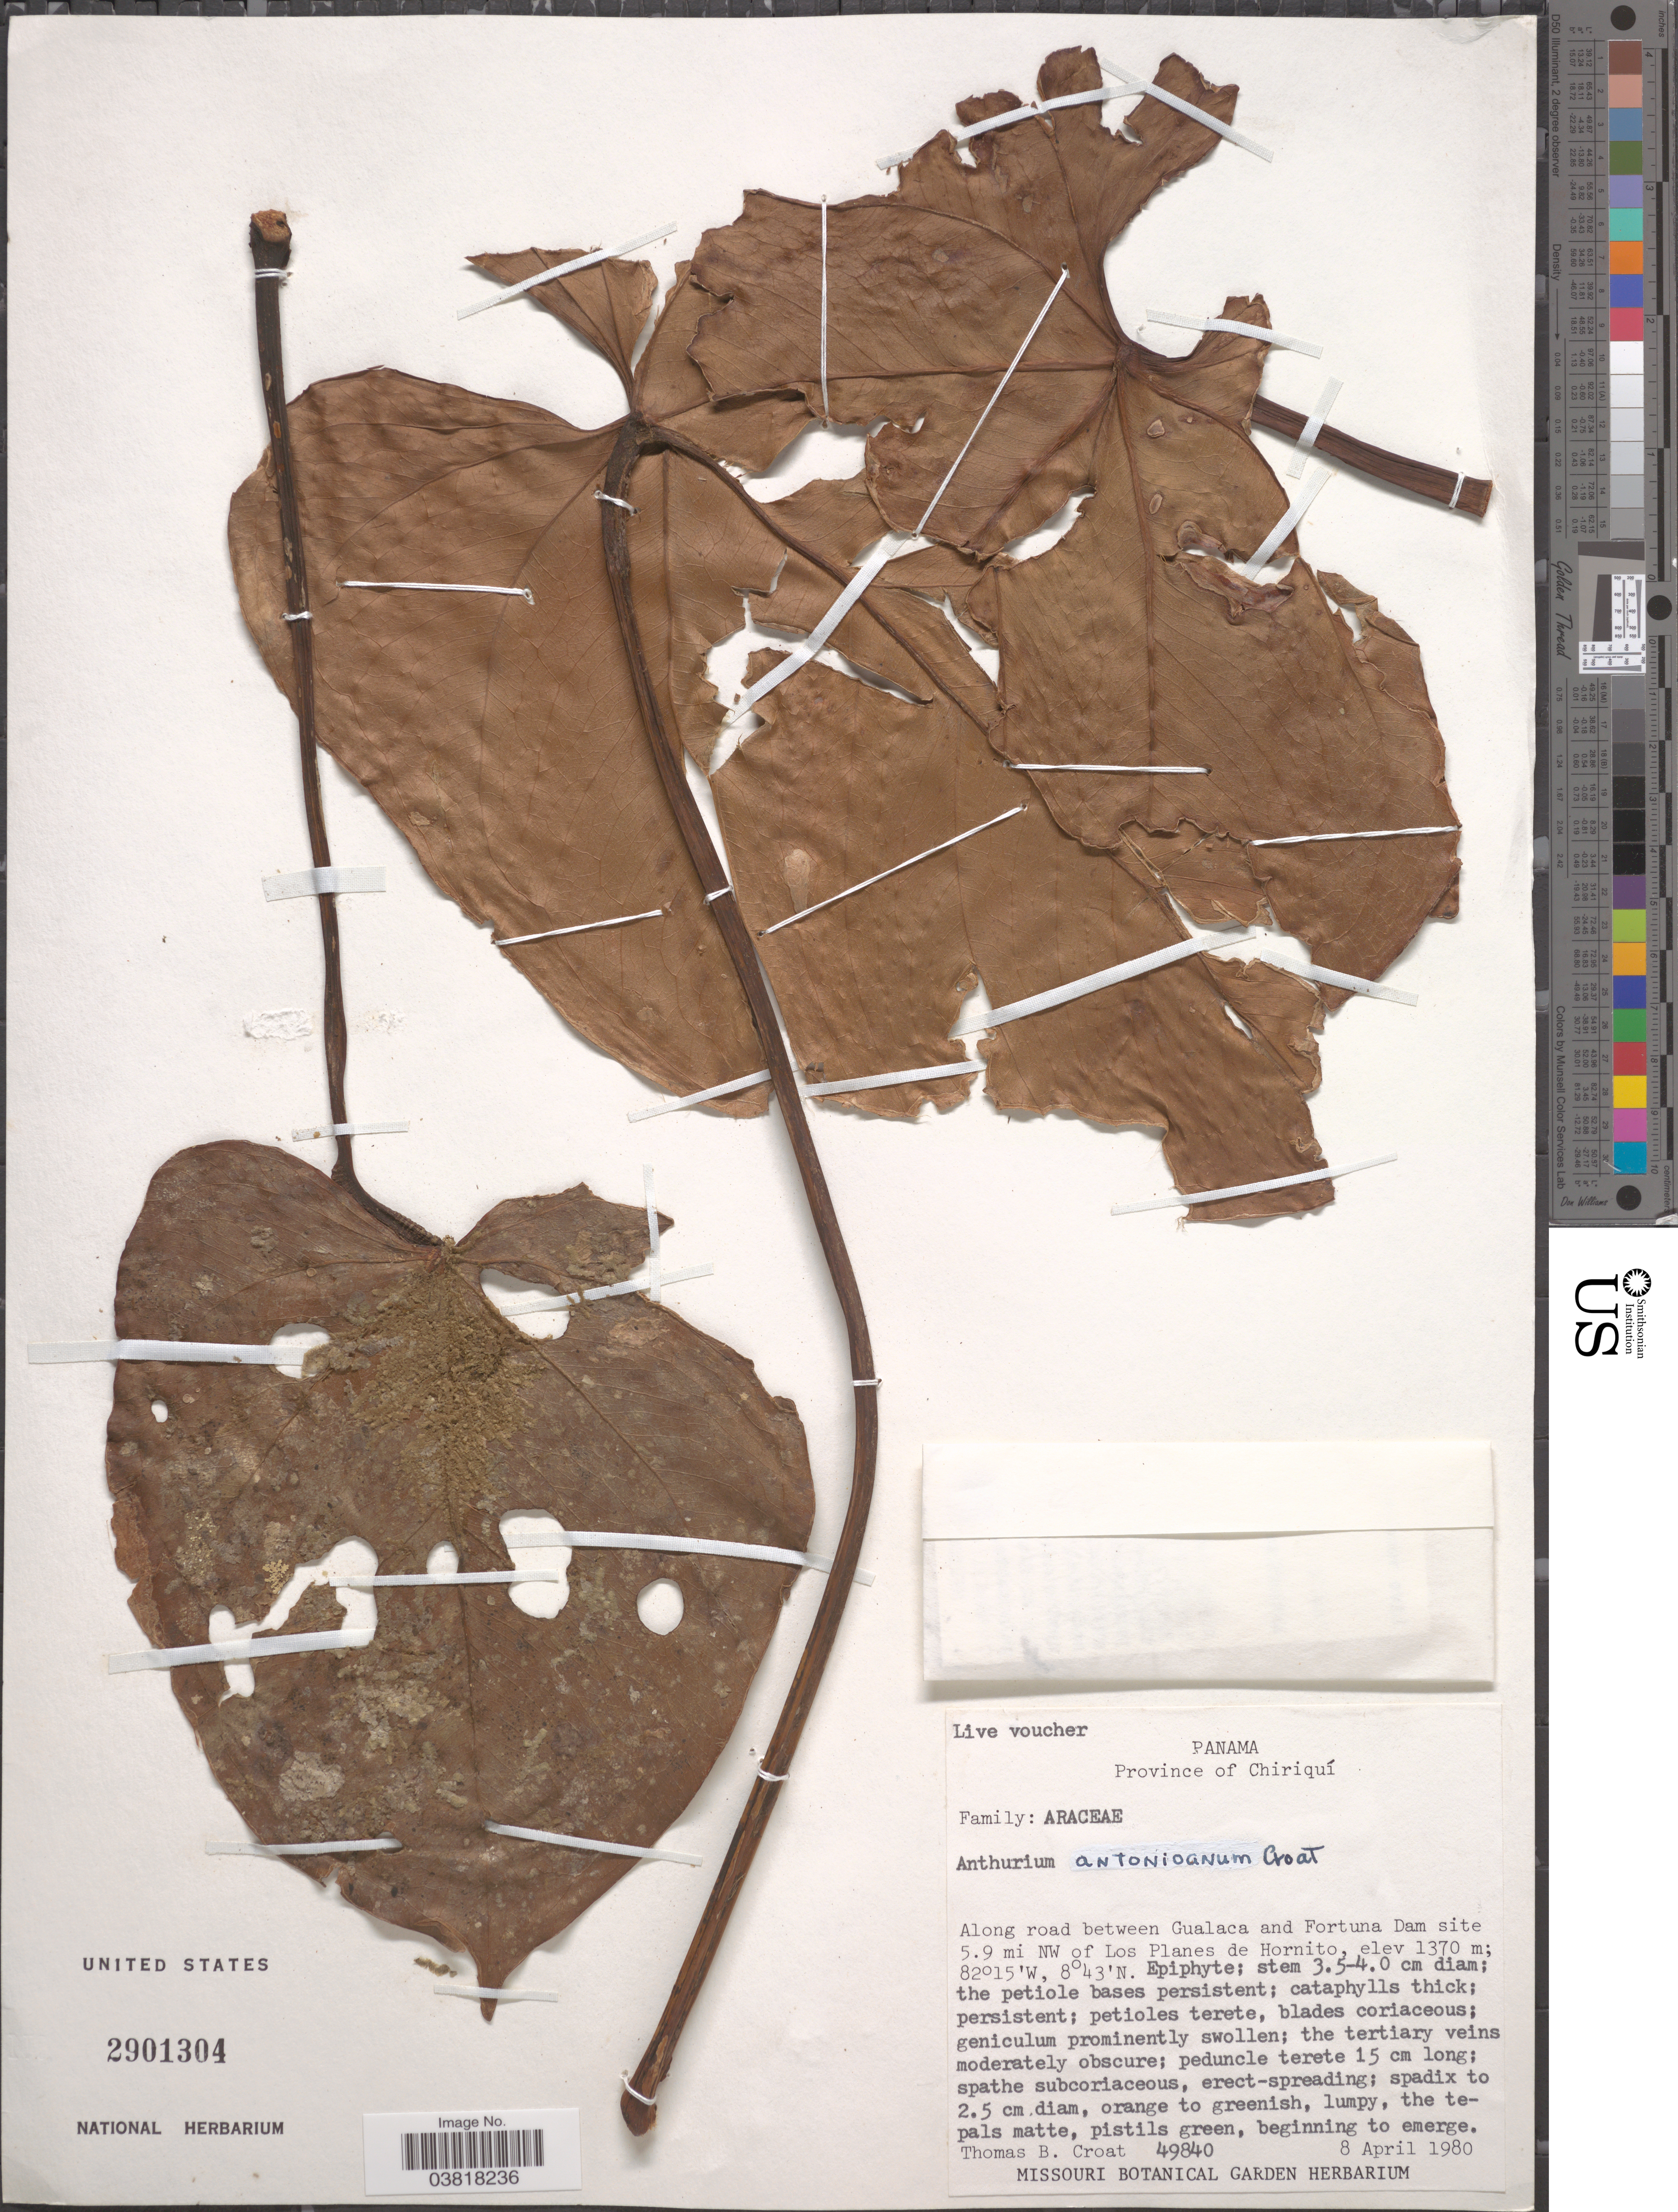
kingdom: Plantae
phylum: Tracheophyta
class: Liliopsida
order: Alismatales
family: Araceae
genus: Anthurium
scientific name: Anthurium antonioanum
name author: Croat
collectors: T. B. Croat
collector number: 49840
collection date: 1980-04-08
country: Panama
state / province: Chiriqui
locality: Along road between Gualaca and Fortuna Dam site 5.9 mi NW of Los Planes de Hornito.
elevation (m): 1370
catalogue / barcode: US 2901304